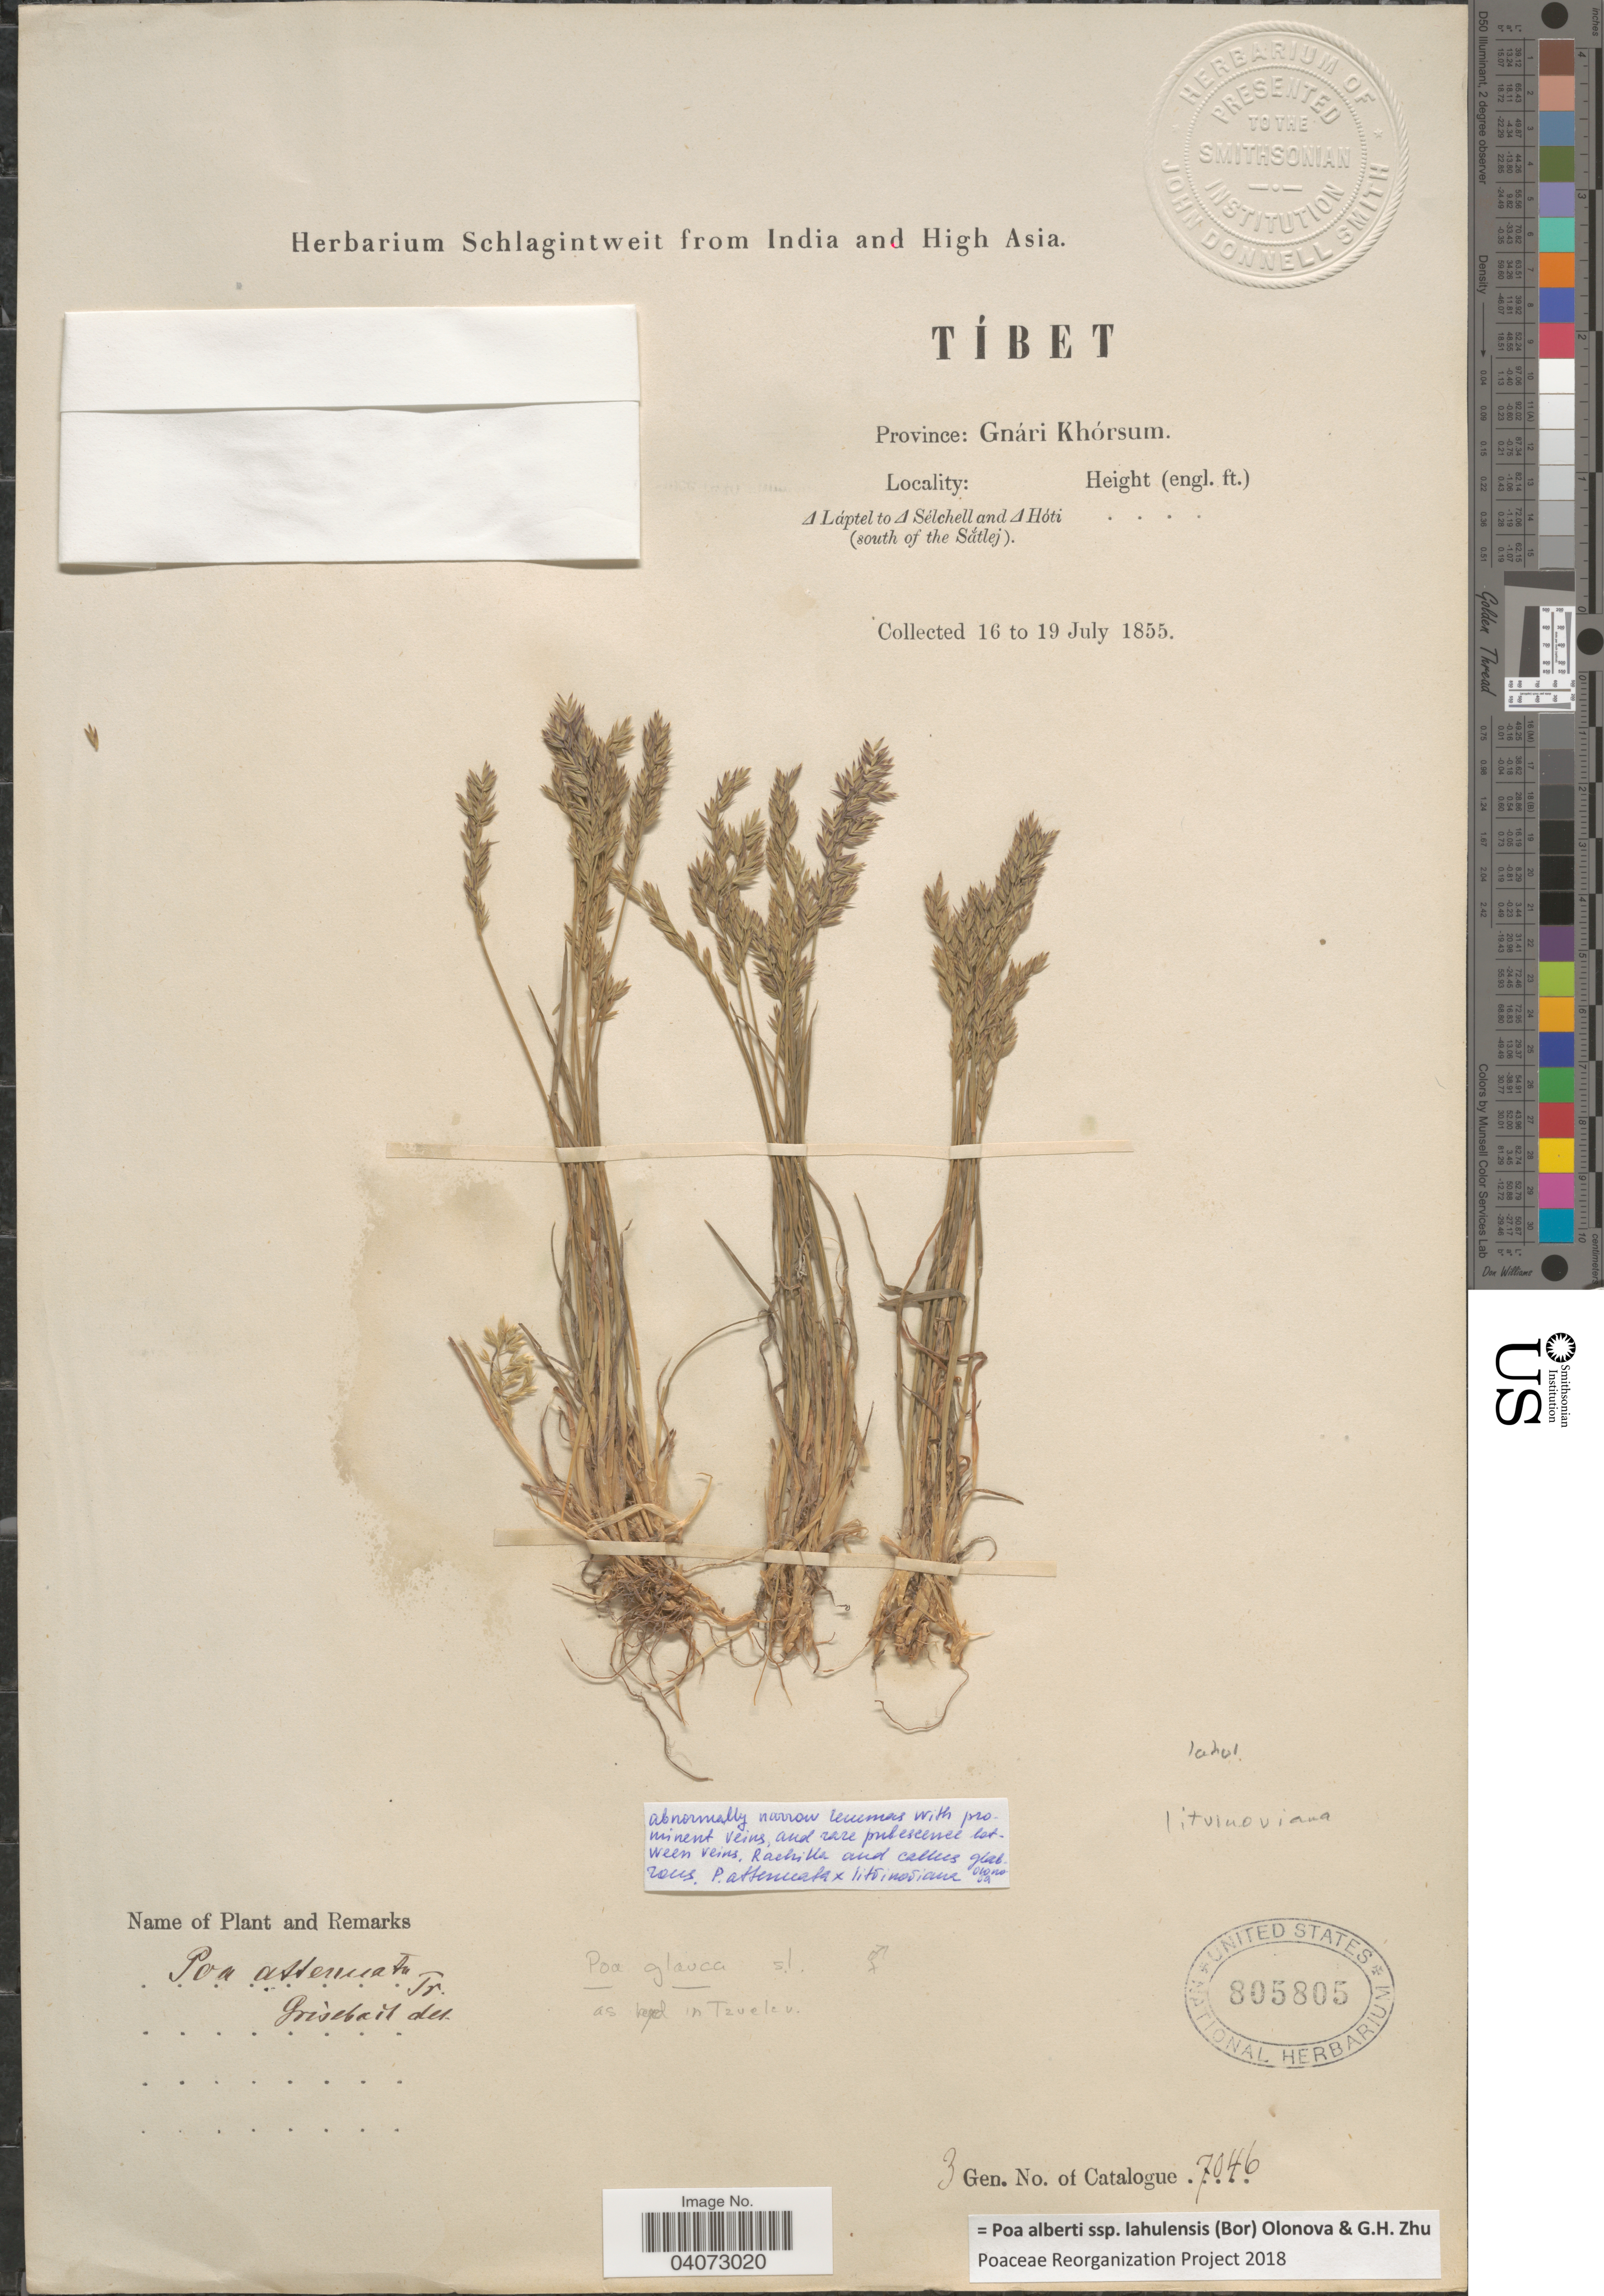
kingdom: Plantae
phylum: Tracheophyta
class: Liliopsida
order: Poales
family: Poaceae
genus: Poa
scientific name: Poa albertii subsp. lahulensis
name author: (Bor) Olonova & G.H. Zhu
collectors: ex herb. Schlagintweit from India and High Asia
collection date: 1855-07-16/1855-07-19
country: China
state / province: Xizang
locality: Tíbet. Province: Gnári Khórsum. Láptel to Sélchell and Hóti (south of the Satlej).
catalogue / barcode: US 805805